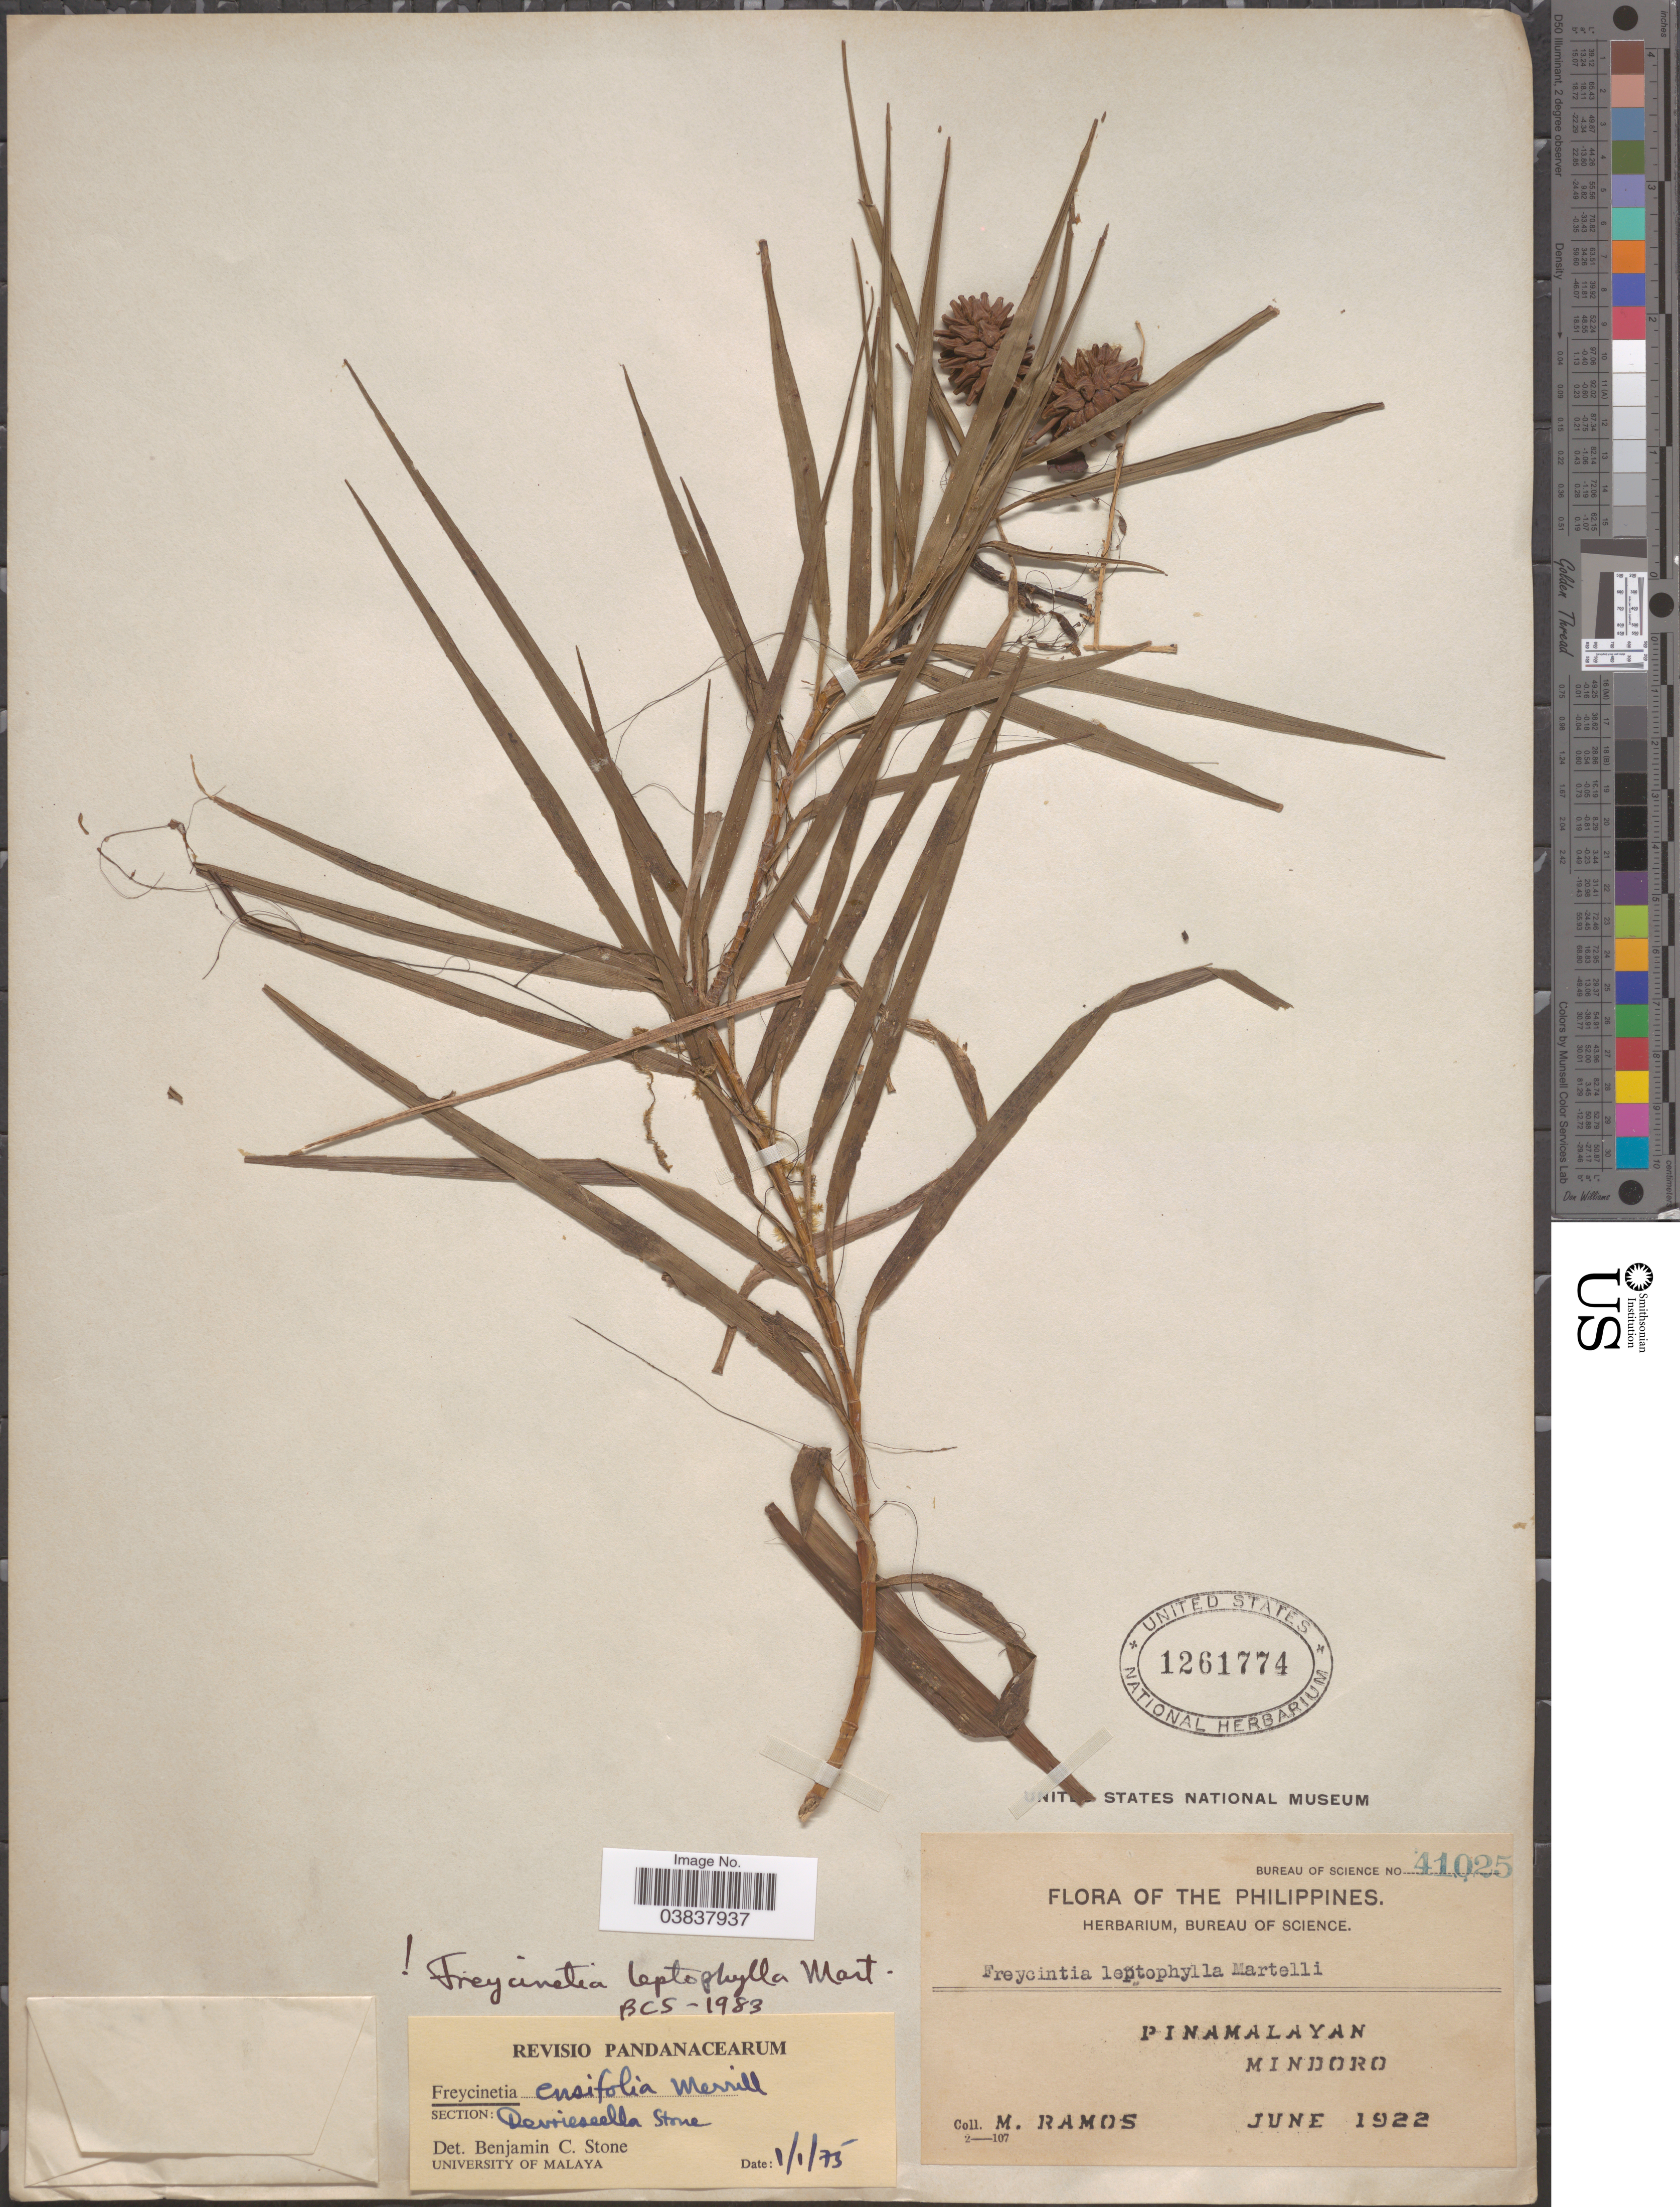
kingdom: Plantae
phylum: Tracheophyta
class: Liliopsida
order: Pandanales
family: Pandanaceae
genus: Freycinetia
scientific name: Freycinetia leptophylla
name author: Martelli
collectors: M. Ramos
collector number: Bureau of Science 41025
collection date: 1922-06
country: Philippines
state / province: Mimaropa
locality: Pinamalayan, Mindoro.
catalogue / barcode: US 1261774